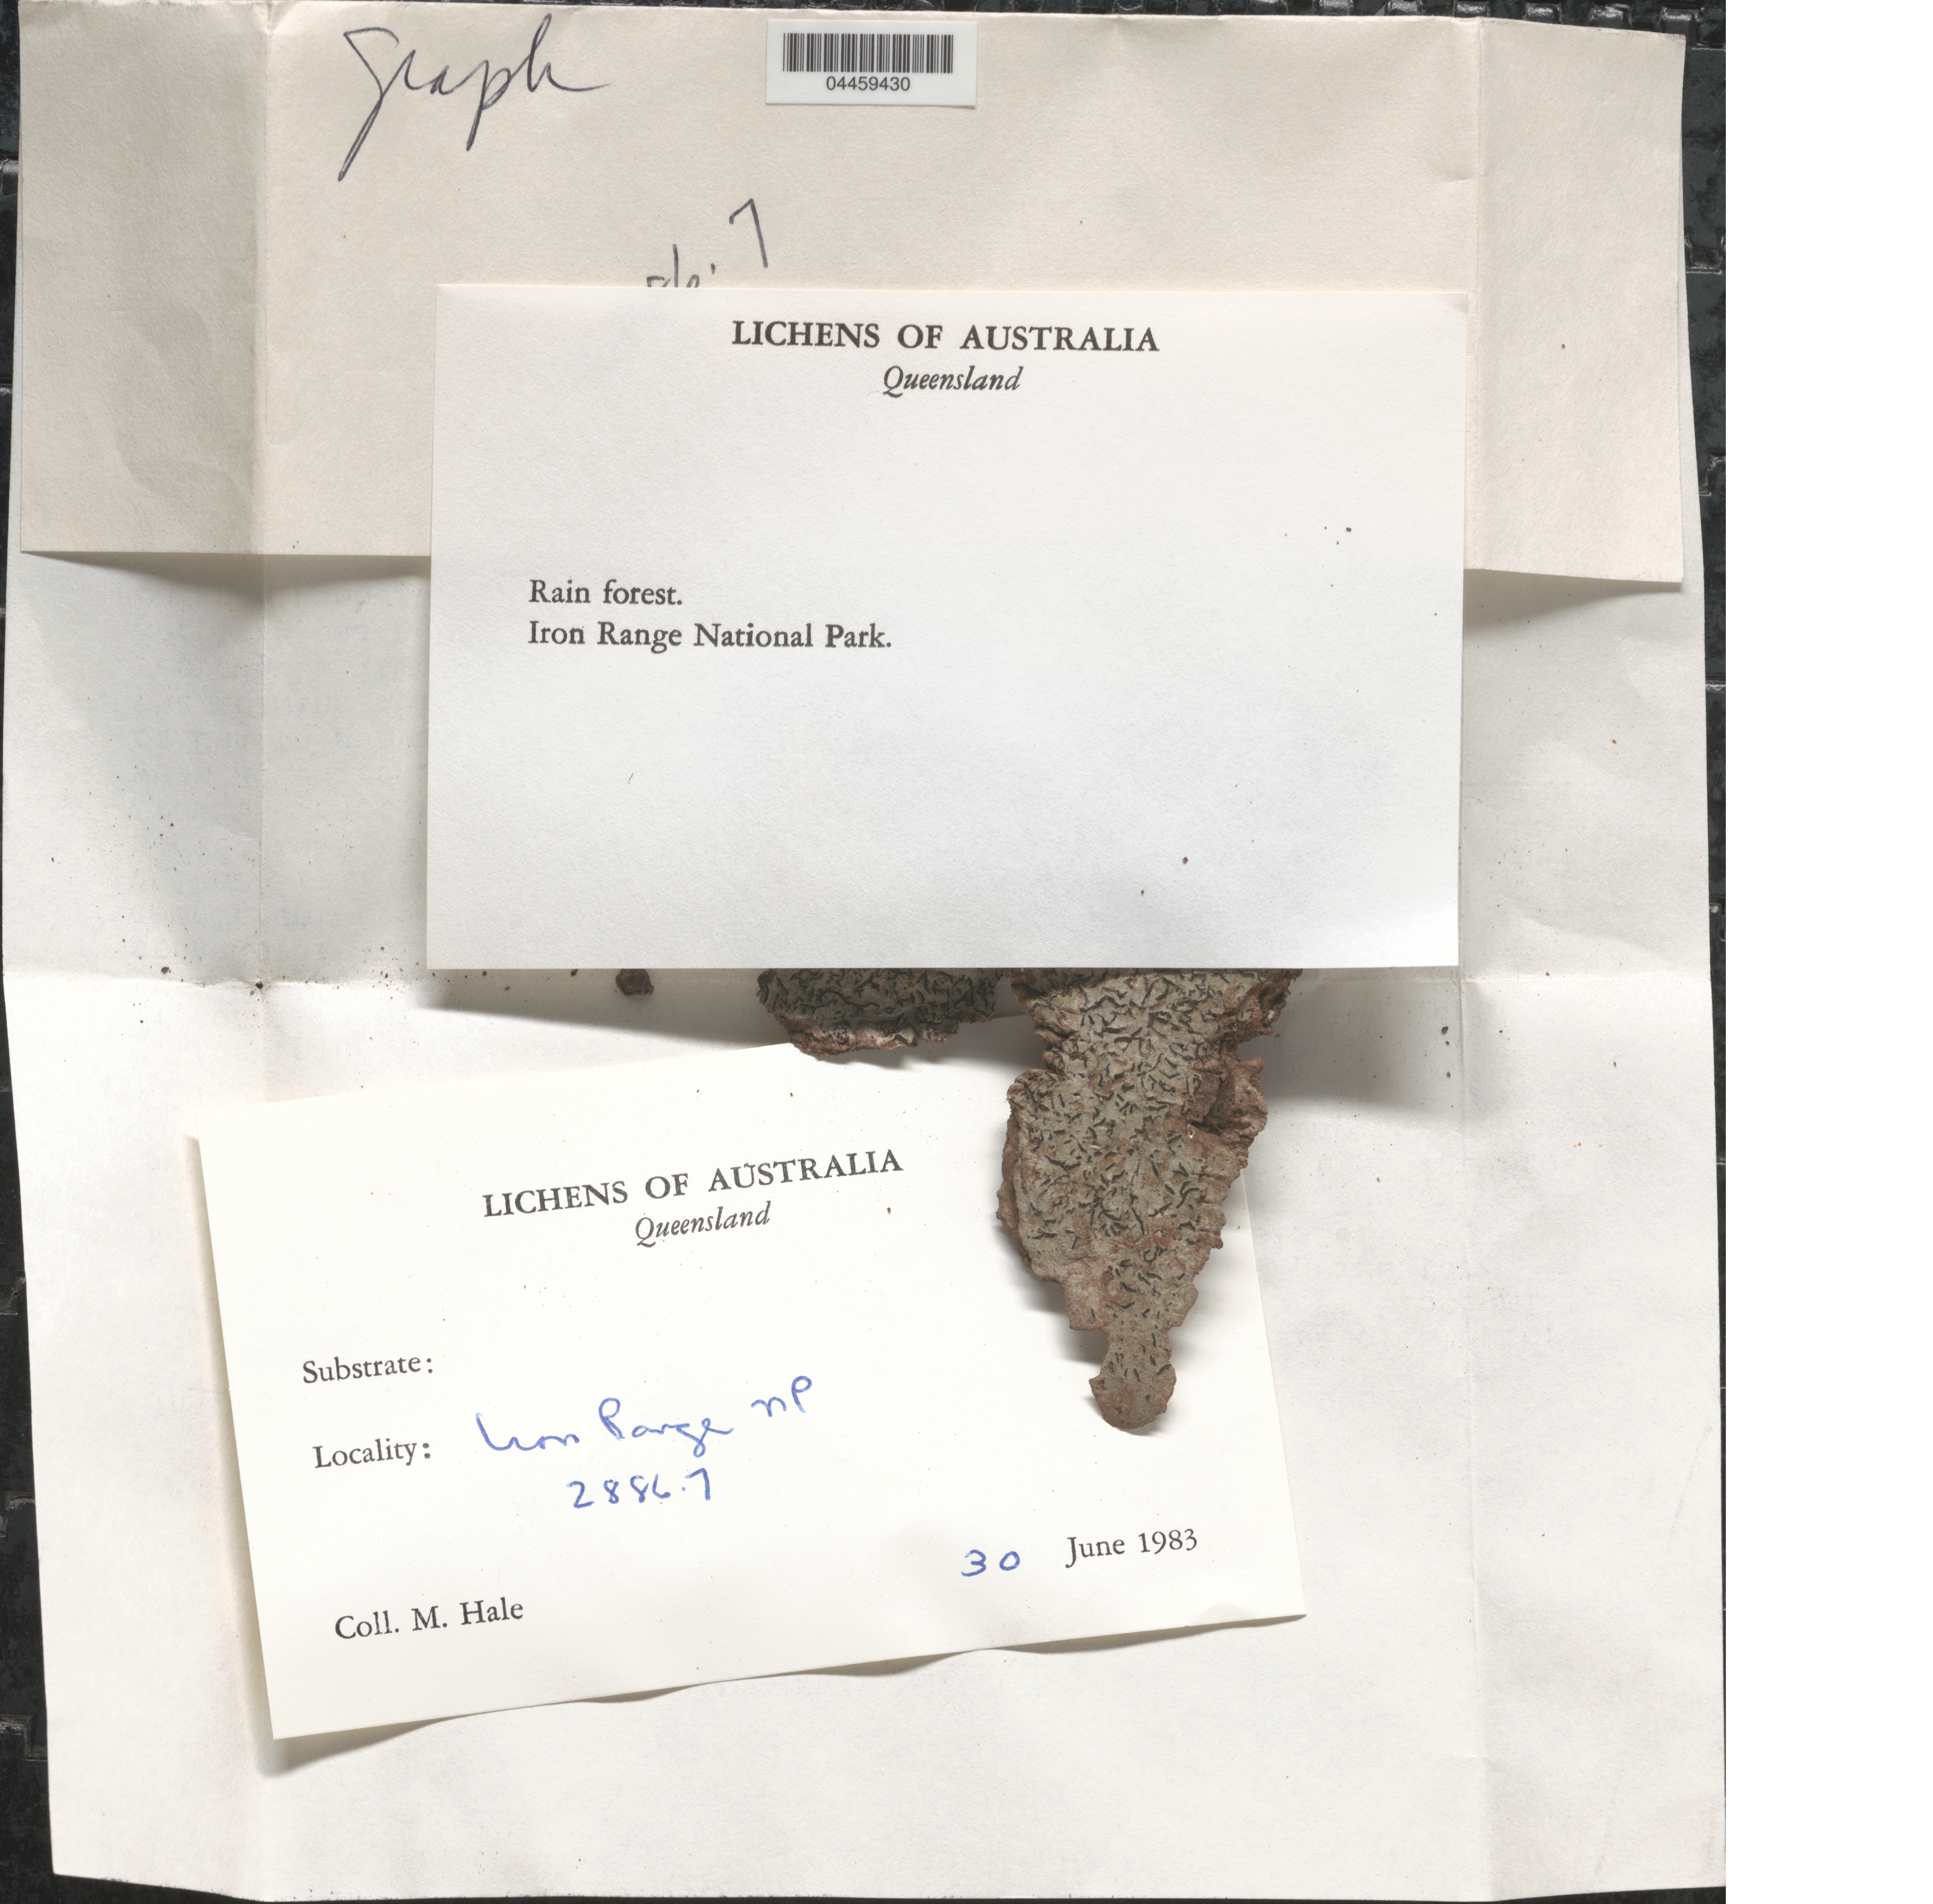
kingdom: Fungi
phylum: Ascomycota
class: Lecanoromycetes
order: Ostropales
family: Graphidaceae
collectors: M. Hale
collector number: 28867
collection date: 1983-06-30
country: Australia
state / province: Queensland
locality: Iron Range National Park.